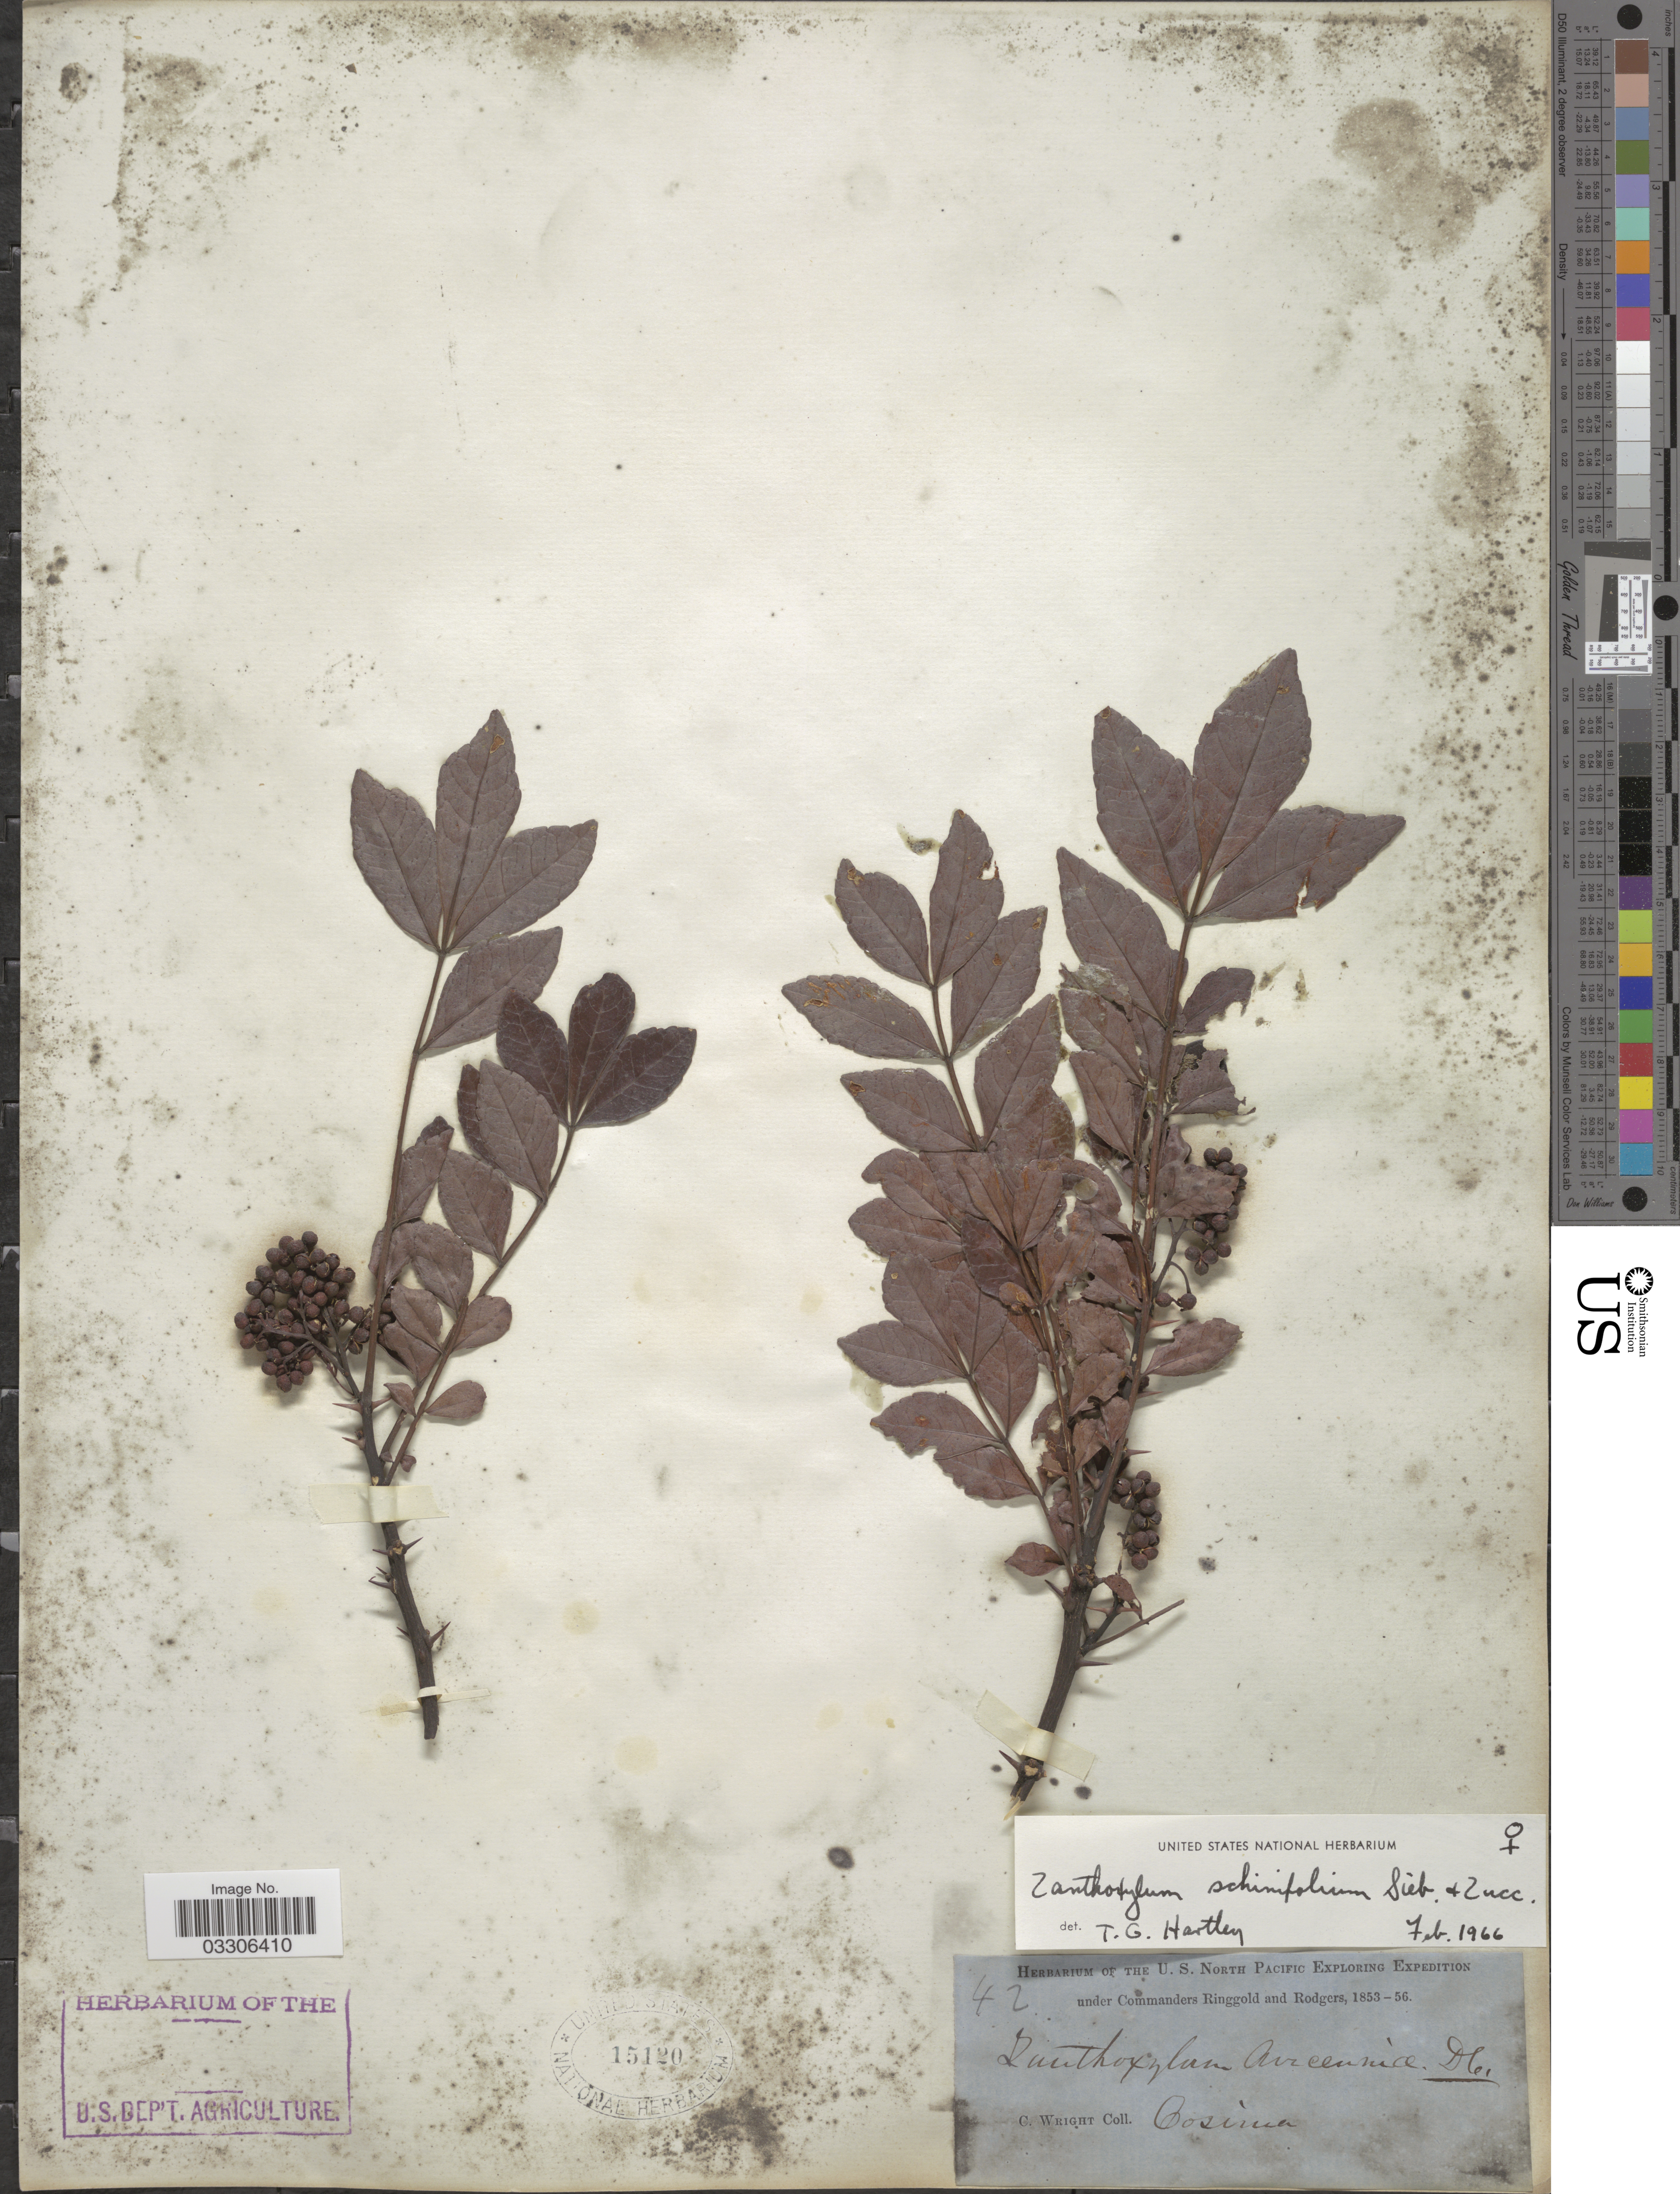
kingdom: Plantae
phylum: Tracheophyta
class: Magnoliopsida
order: Sapindales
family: Rutaceae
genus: Zanthoxylum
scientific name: Zanthoxylum schinifolium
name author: Siebold & Zucc.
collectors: C. Wright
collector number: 42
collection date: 1853/1856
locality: Cosima. [interpreted]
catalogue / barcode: US 15120